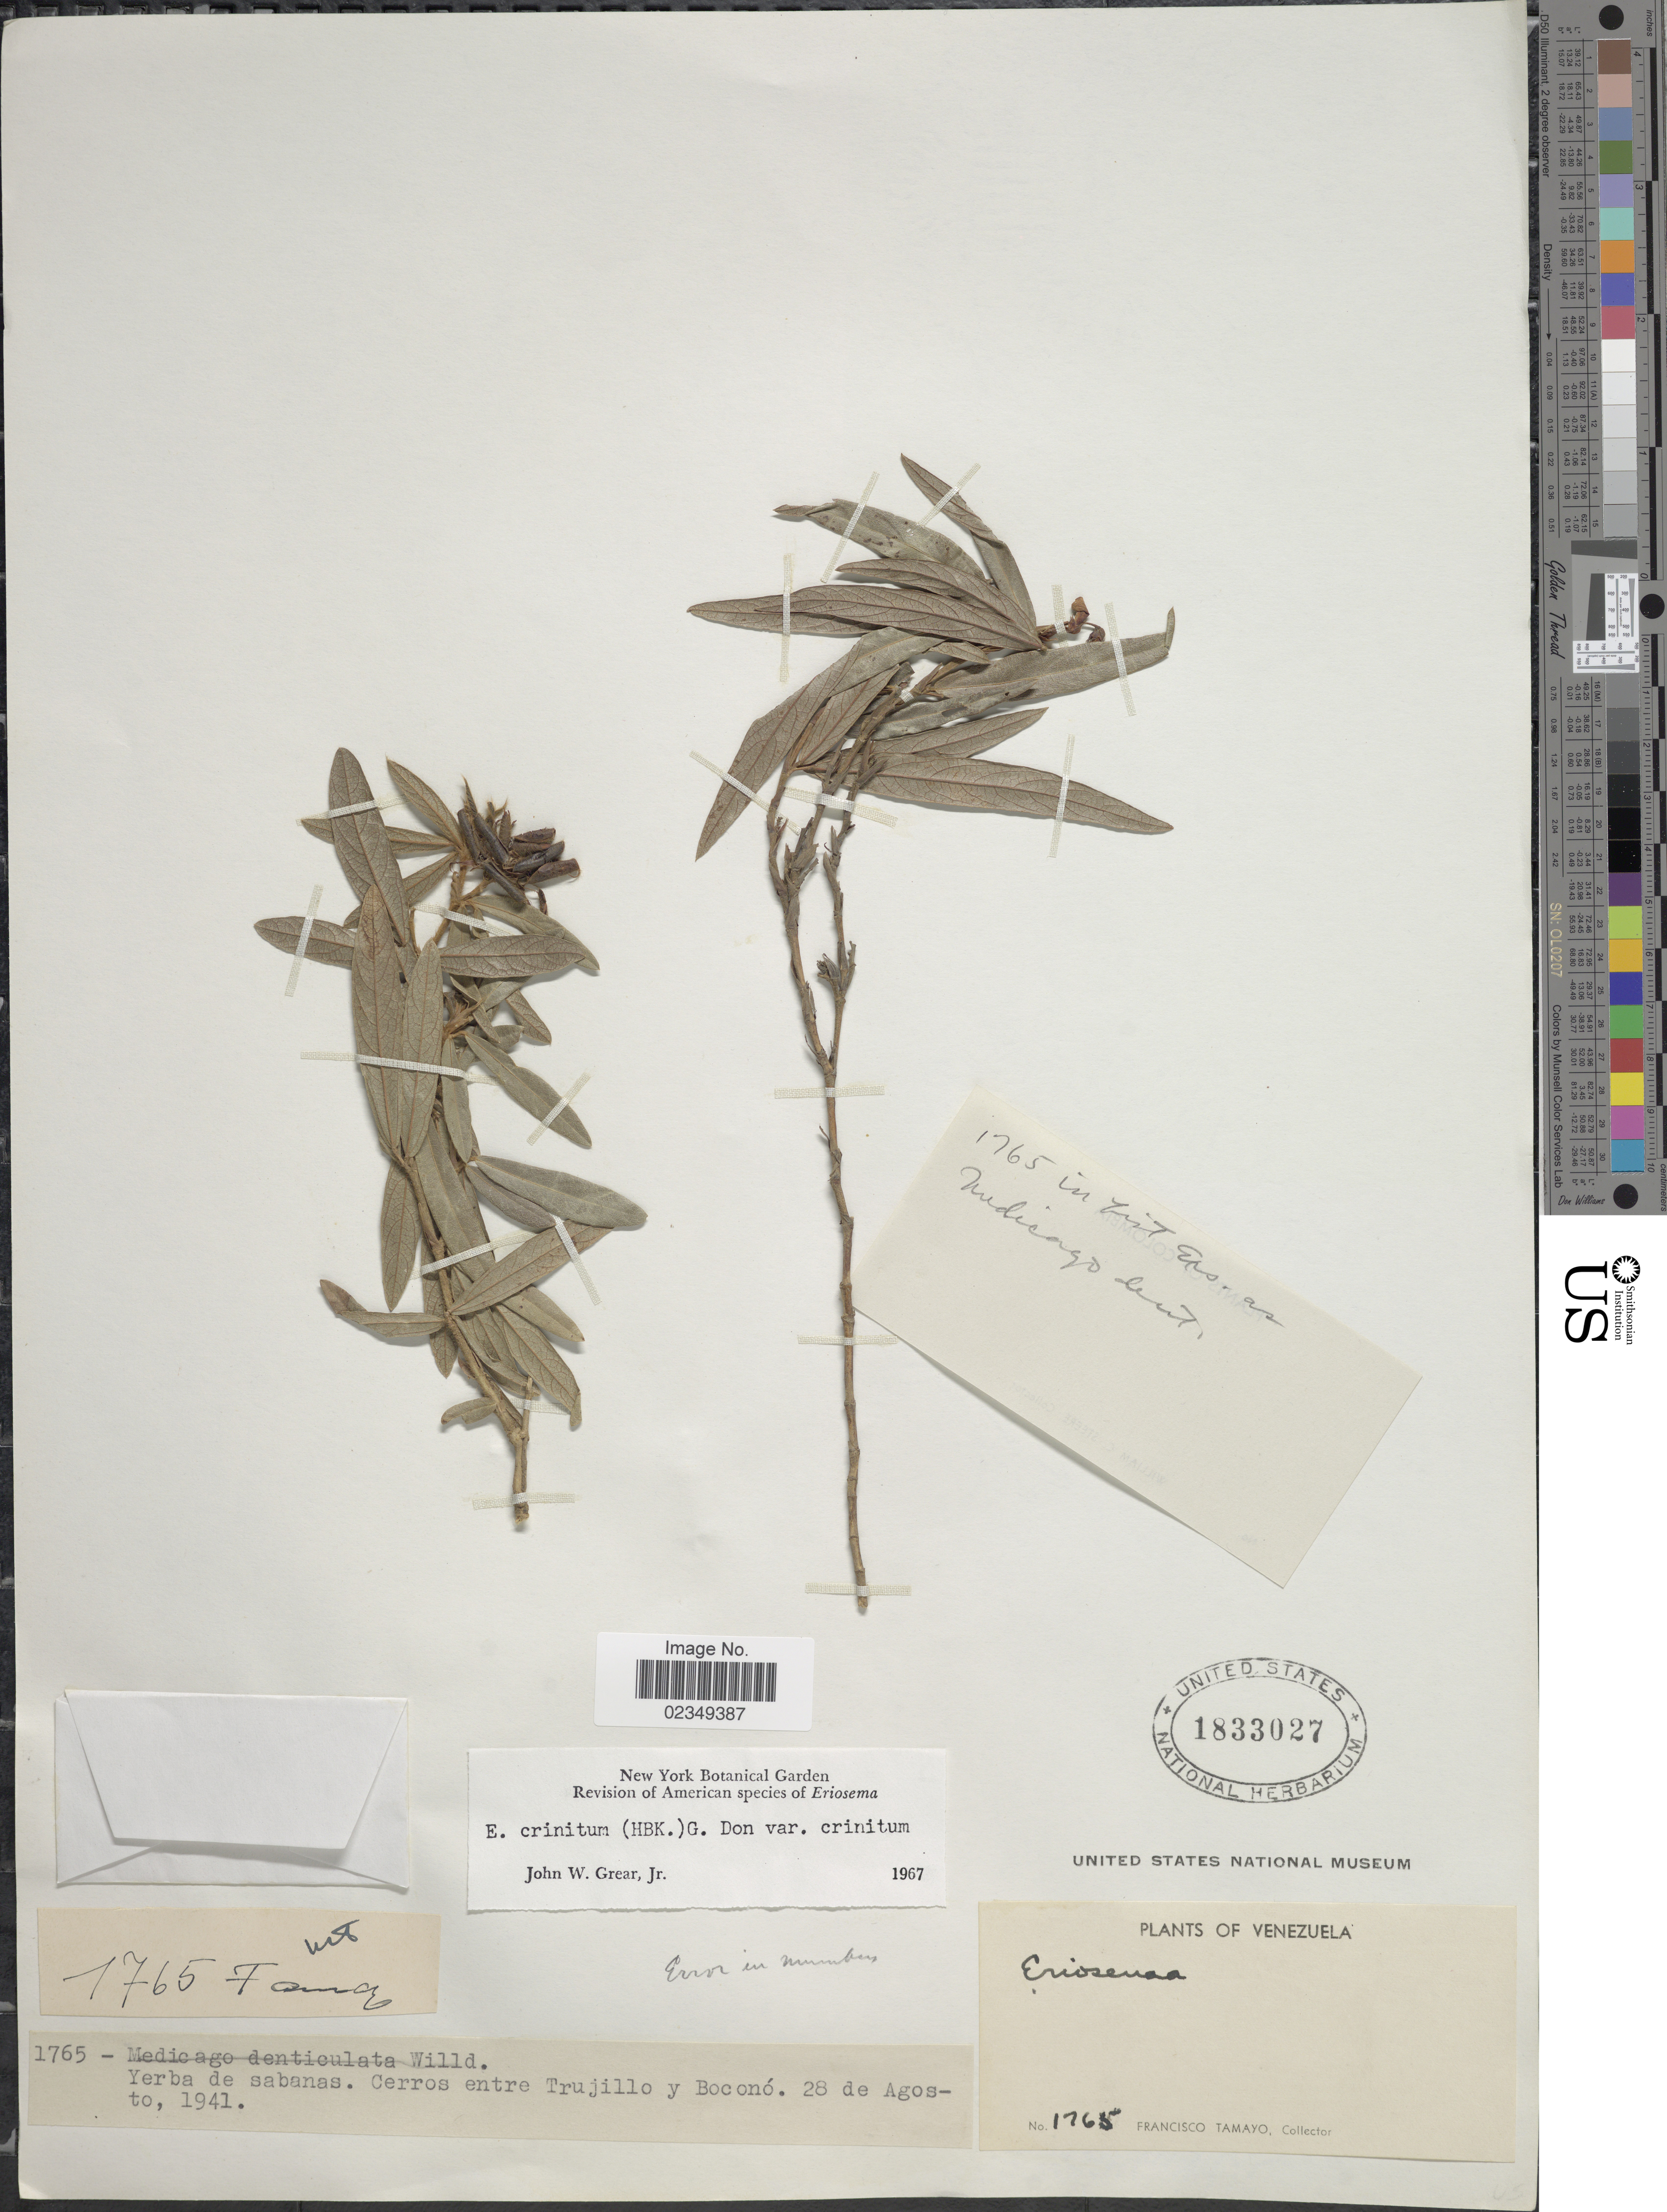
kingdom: Plantae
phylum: Tracheophyta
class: Magnoliopsida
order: Fabales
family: Fabaceae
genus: Eriosema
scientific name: Eriosema crinitum var. crinitum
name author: (Kunth) G. Don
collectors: F. Tamayo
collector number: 1765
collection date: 1941-08-28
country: Venezuela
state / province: Trujillo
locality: Cerros entre Trujillo y Boconó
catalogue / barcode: US 1833027